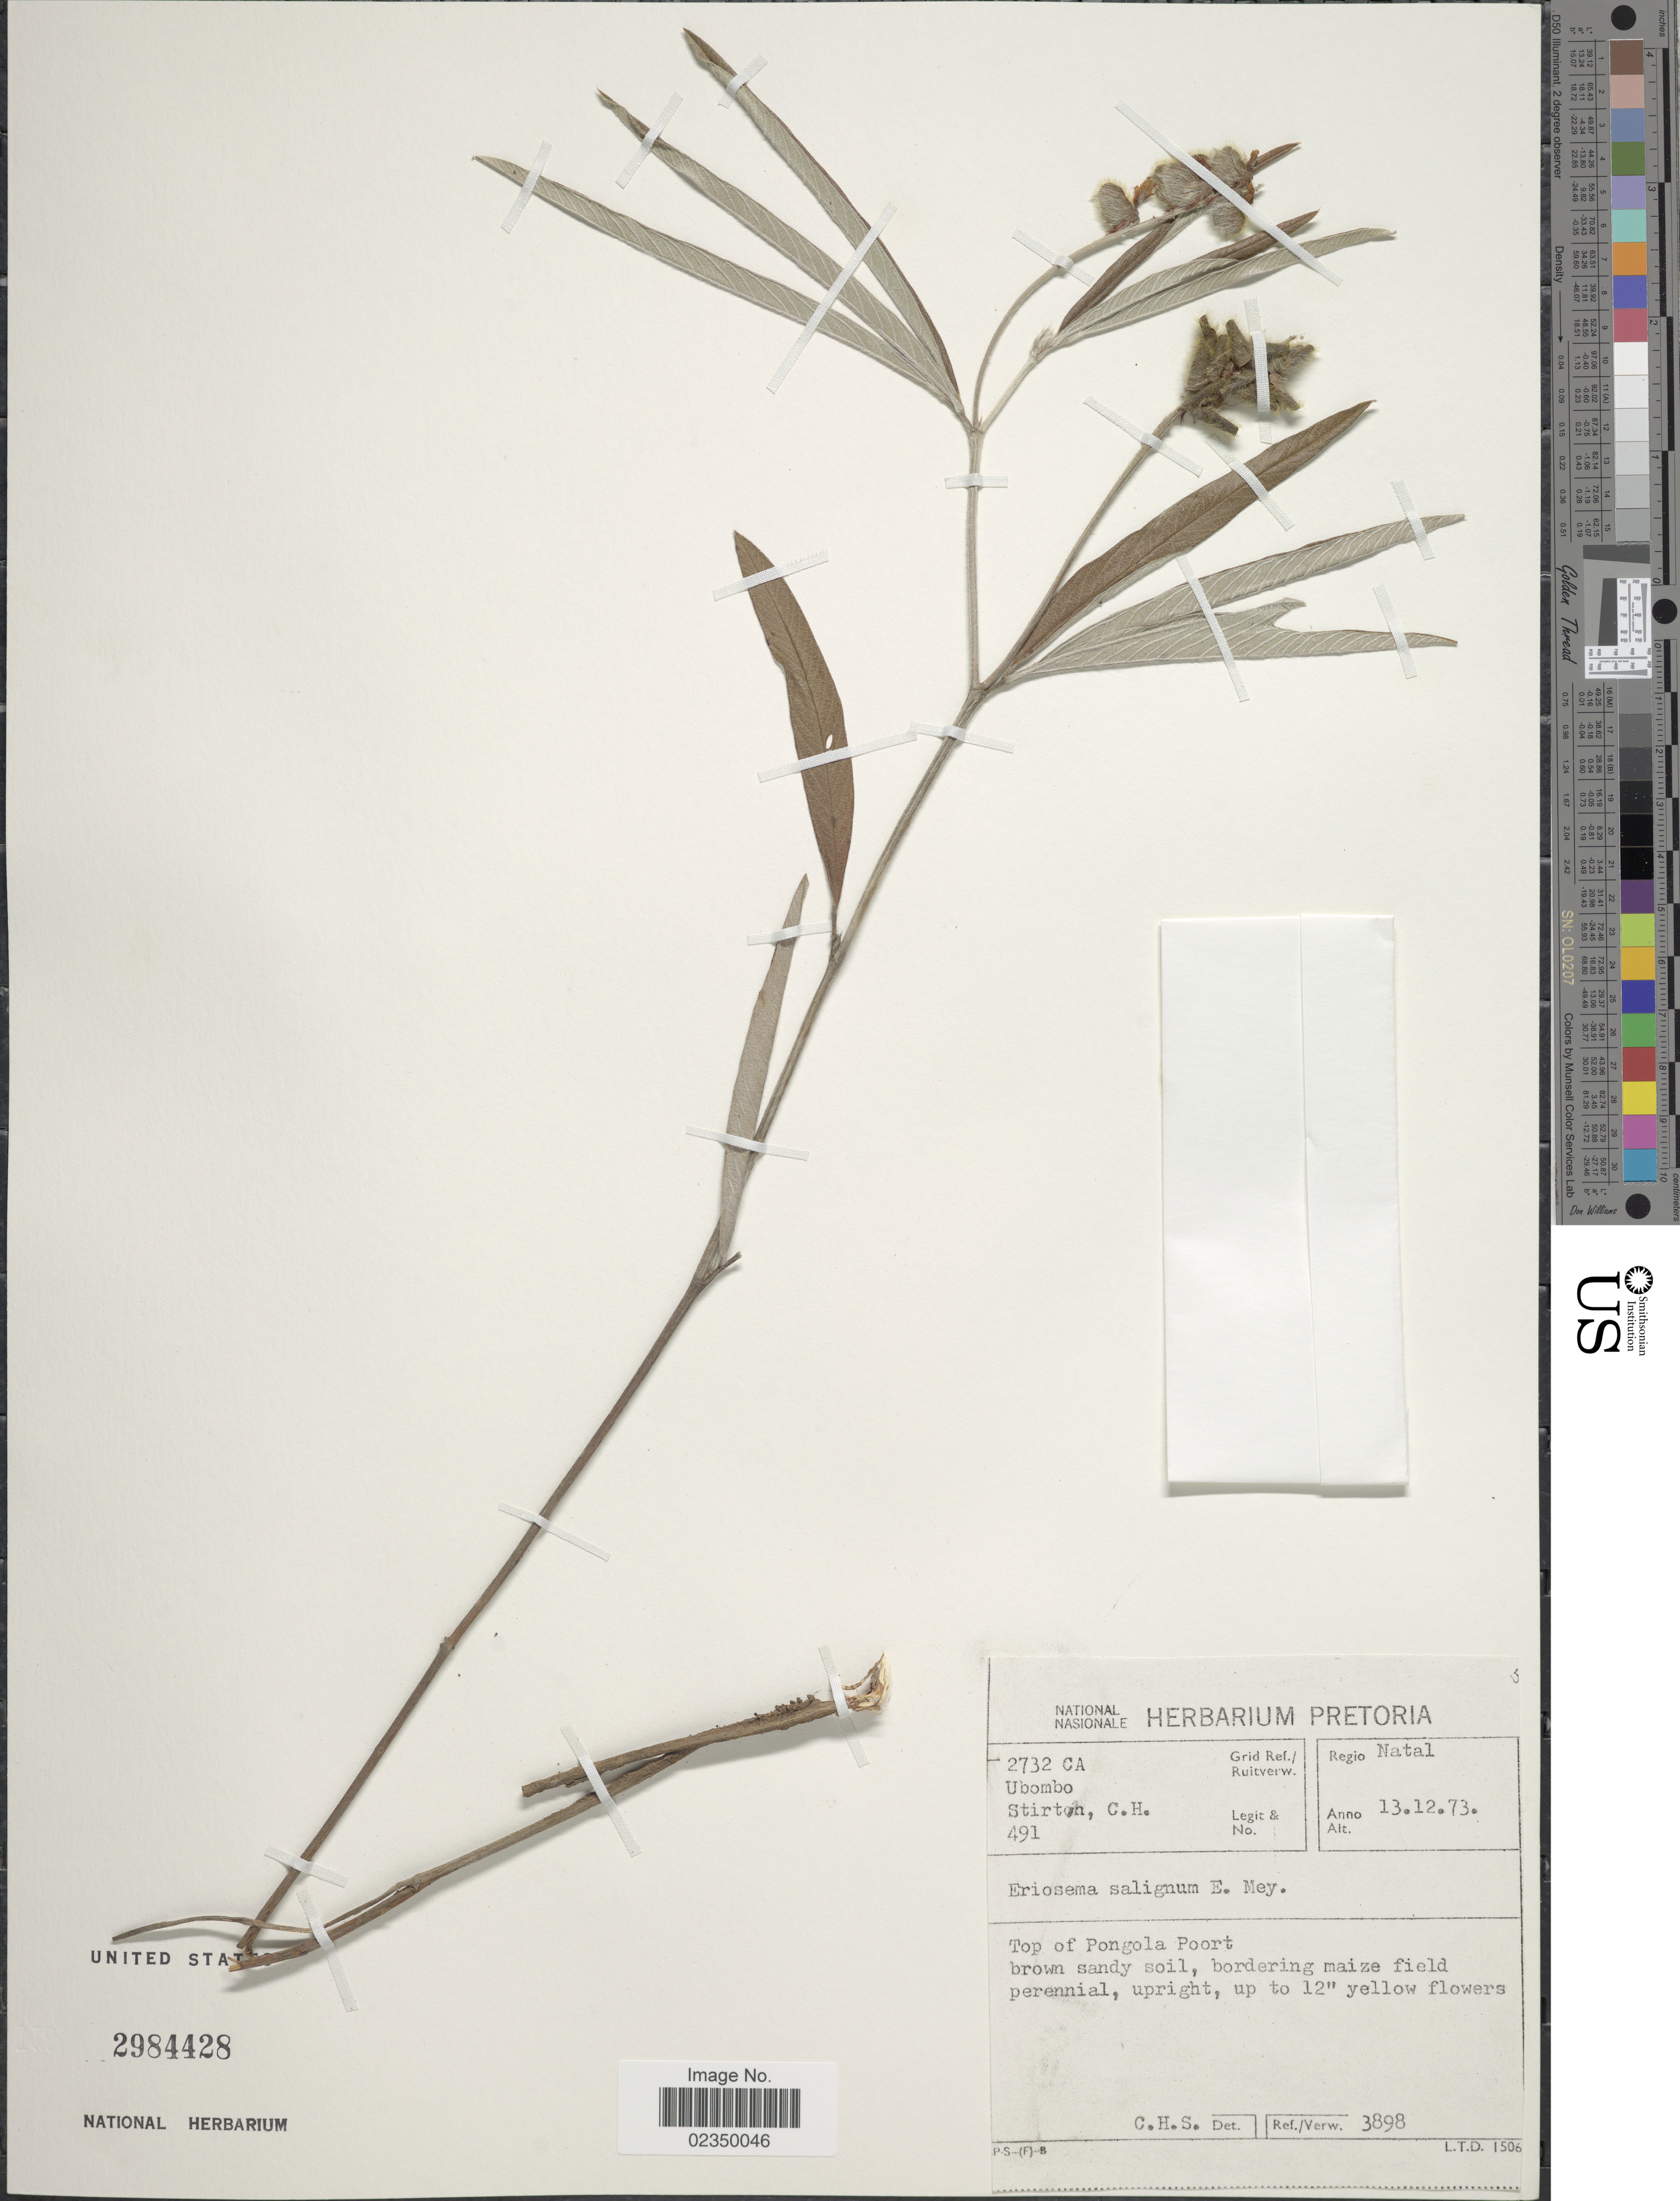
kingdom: Plantae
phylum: Tracheophyta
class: Magnoliopsida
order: Fabales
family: Fabaceae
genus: Eriosema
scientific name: Eriosema salignum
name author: E. Mey.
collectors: C. H. Stirton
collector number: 491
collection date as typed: Transcribed d/m/y: 13/12/73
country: South Africa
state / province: KwaZulu-Natal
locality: Regio Natal, Top of Pongola Poort.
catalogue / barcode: US 2984428